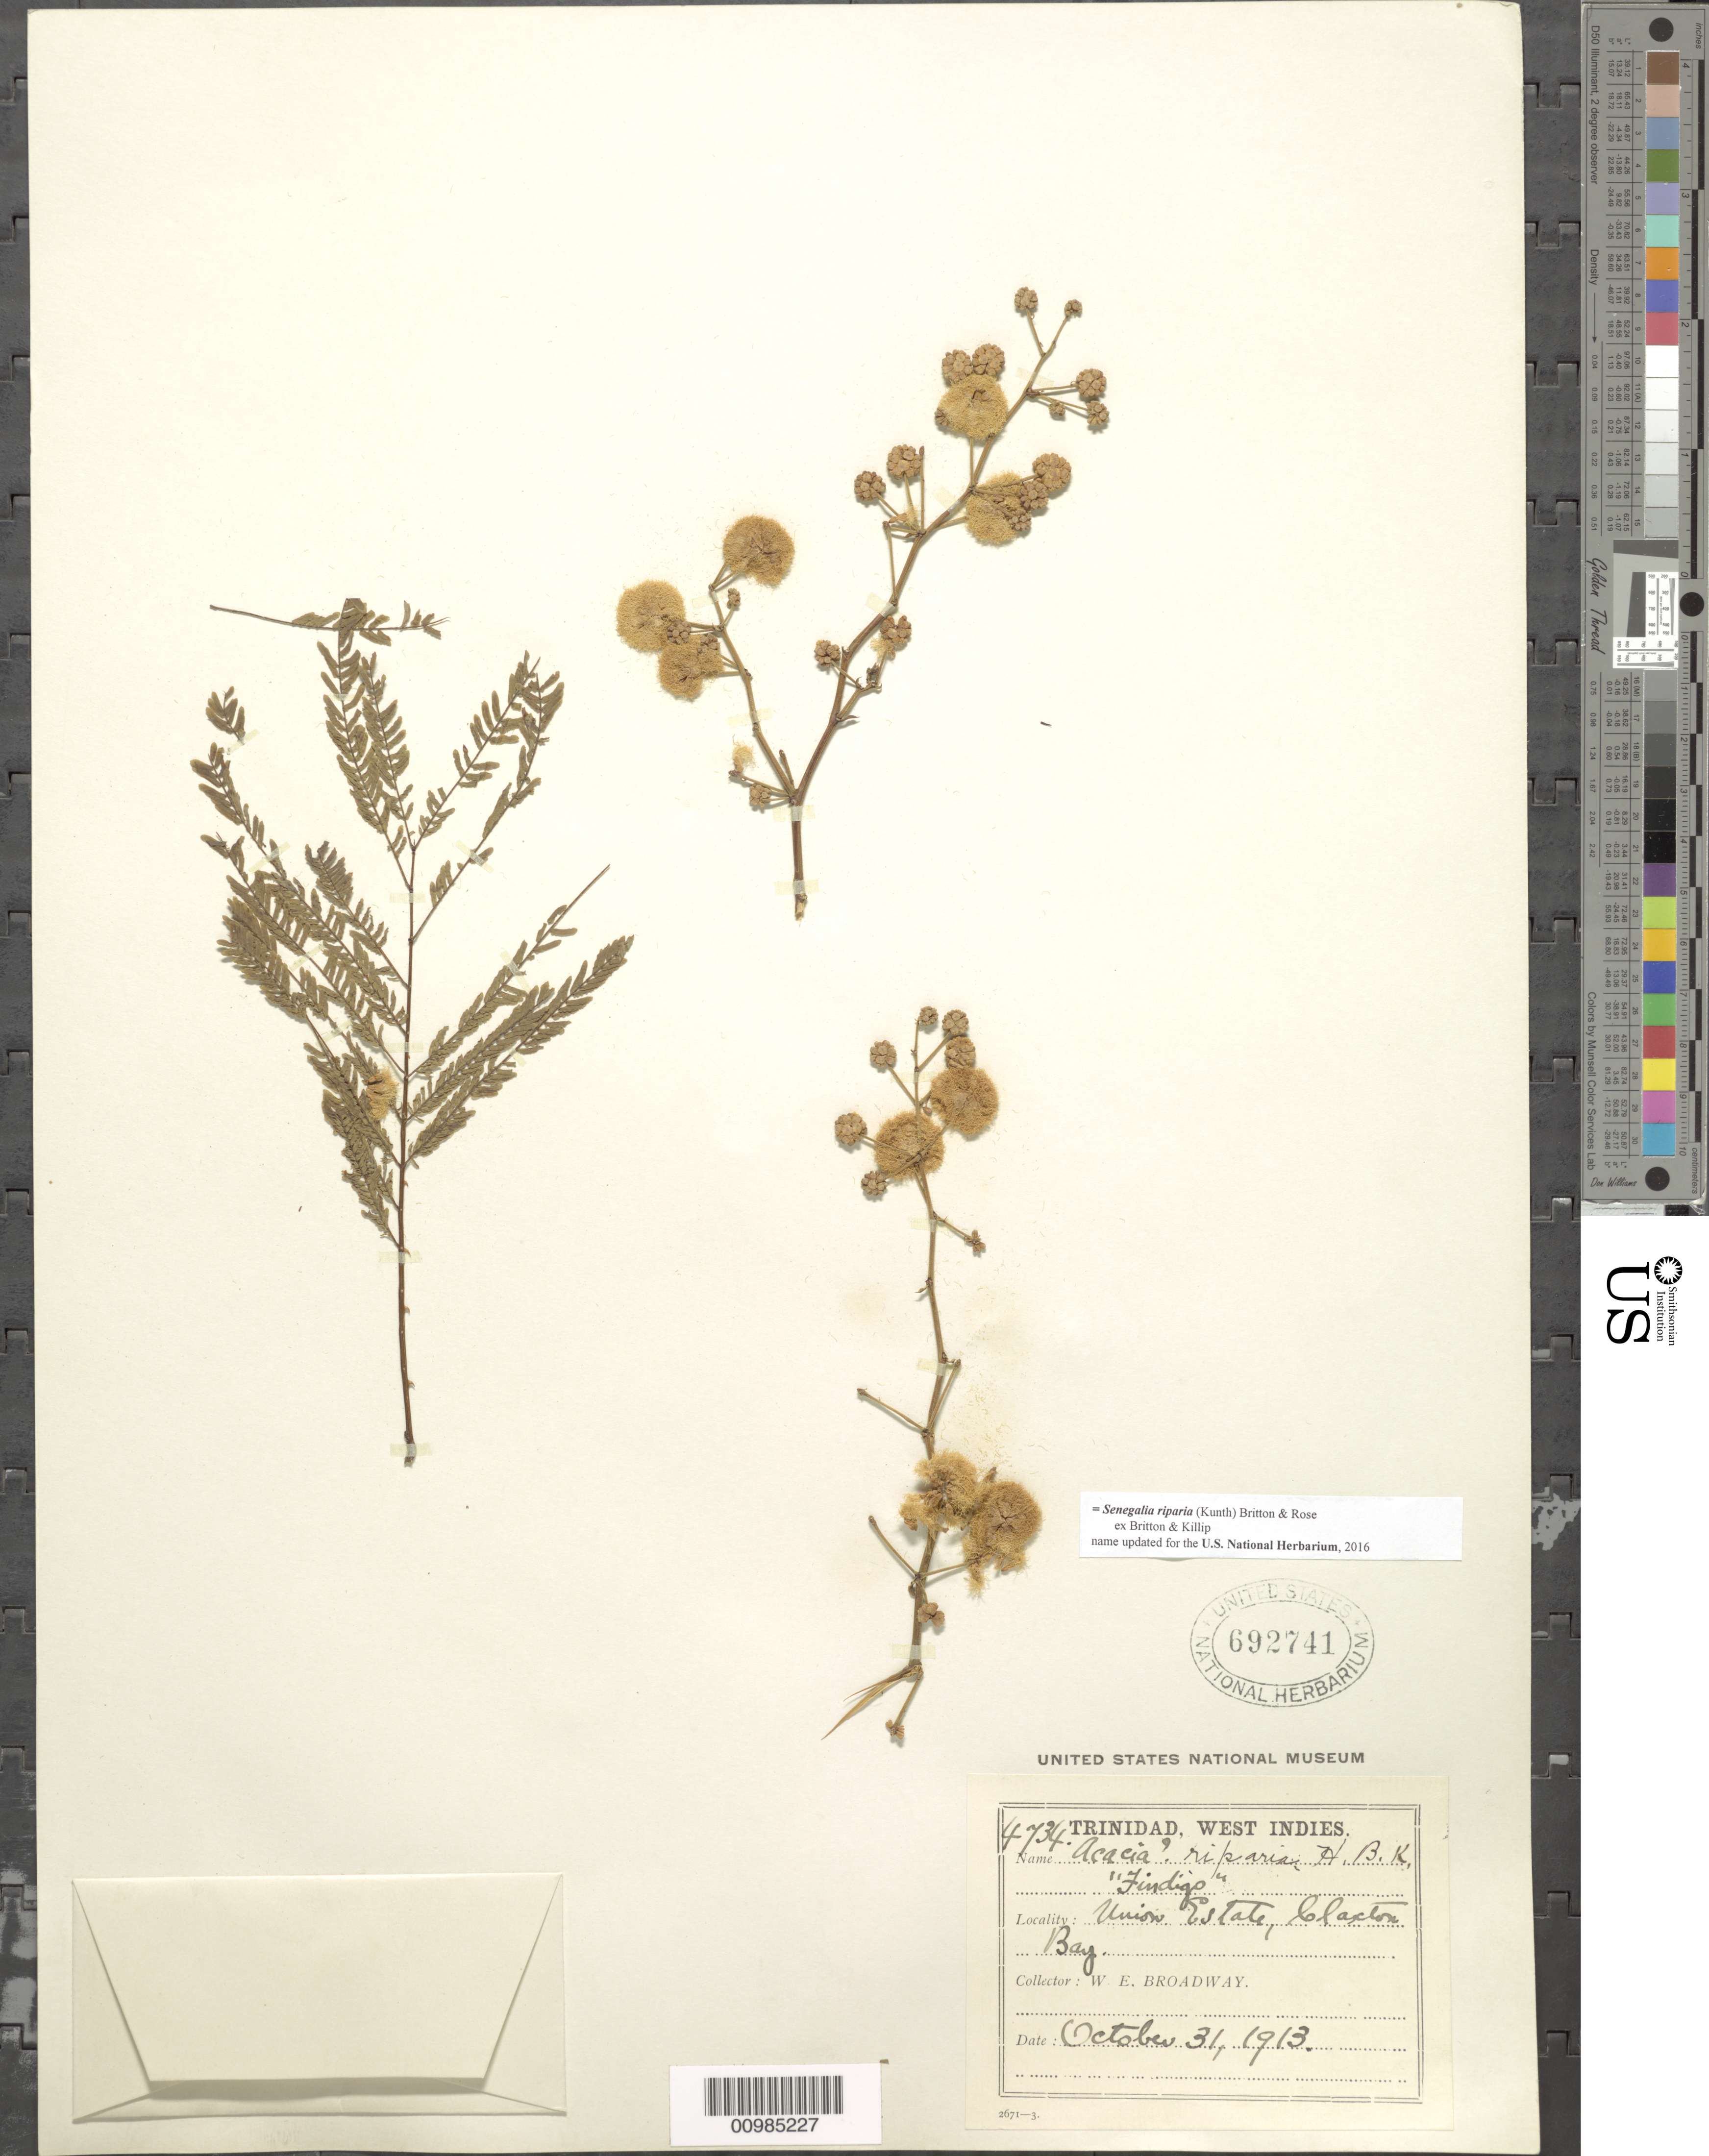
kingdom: Plantae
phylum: Tracheophyta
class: Magnoliopsida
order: Fabales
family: Fabaceae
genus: Senegalia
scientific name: Senegalia riparia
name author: (Kunth) Britton & Rose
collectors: W. E. Broadway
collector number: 4734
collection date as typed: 31 Oct 1913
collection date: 1913-10-31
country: Trinidad and Tobago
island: Trinidad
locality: Claxton Bay, Union Estate.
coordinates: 0 N, 0 E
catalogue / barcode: US 692741